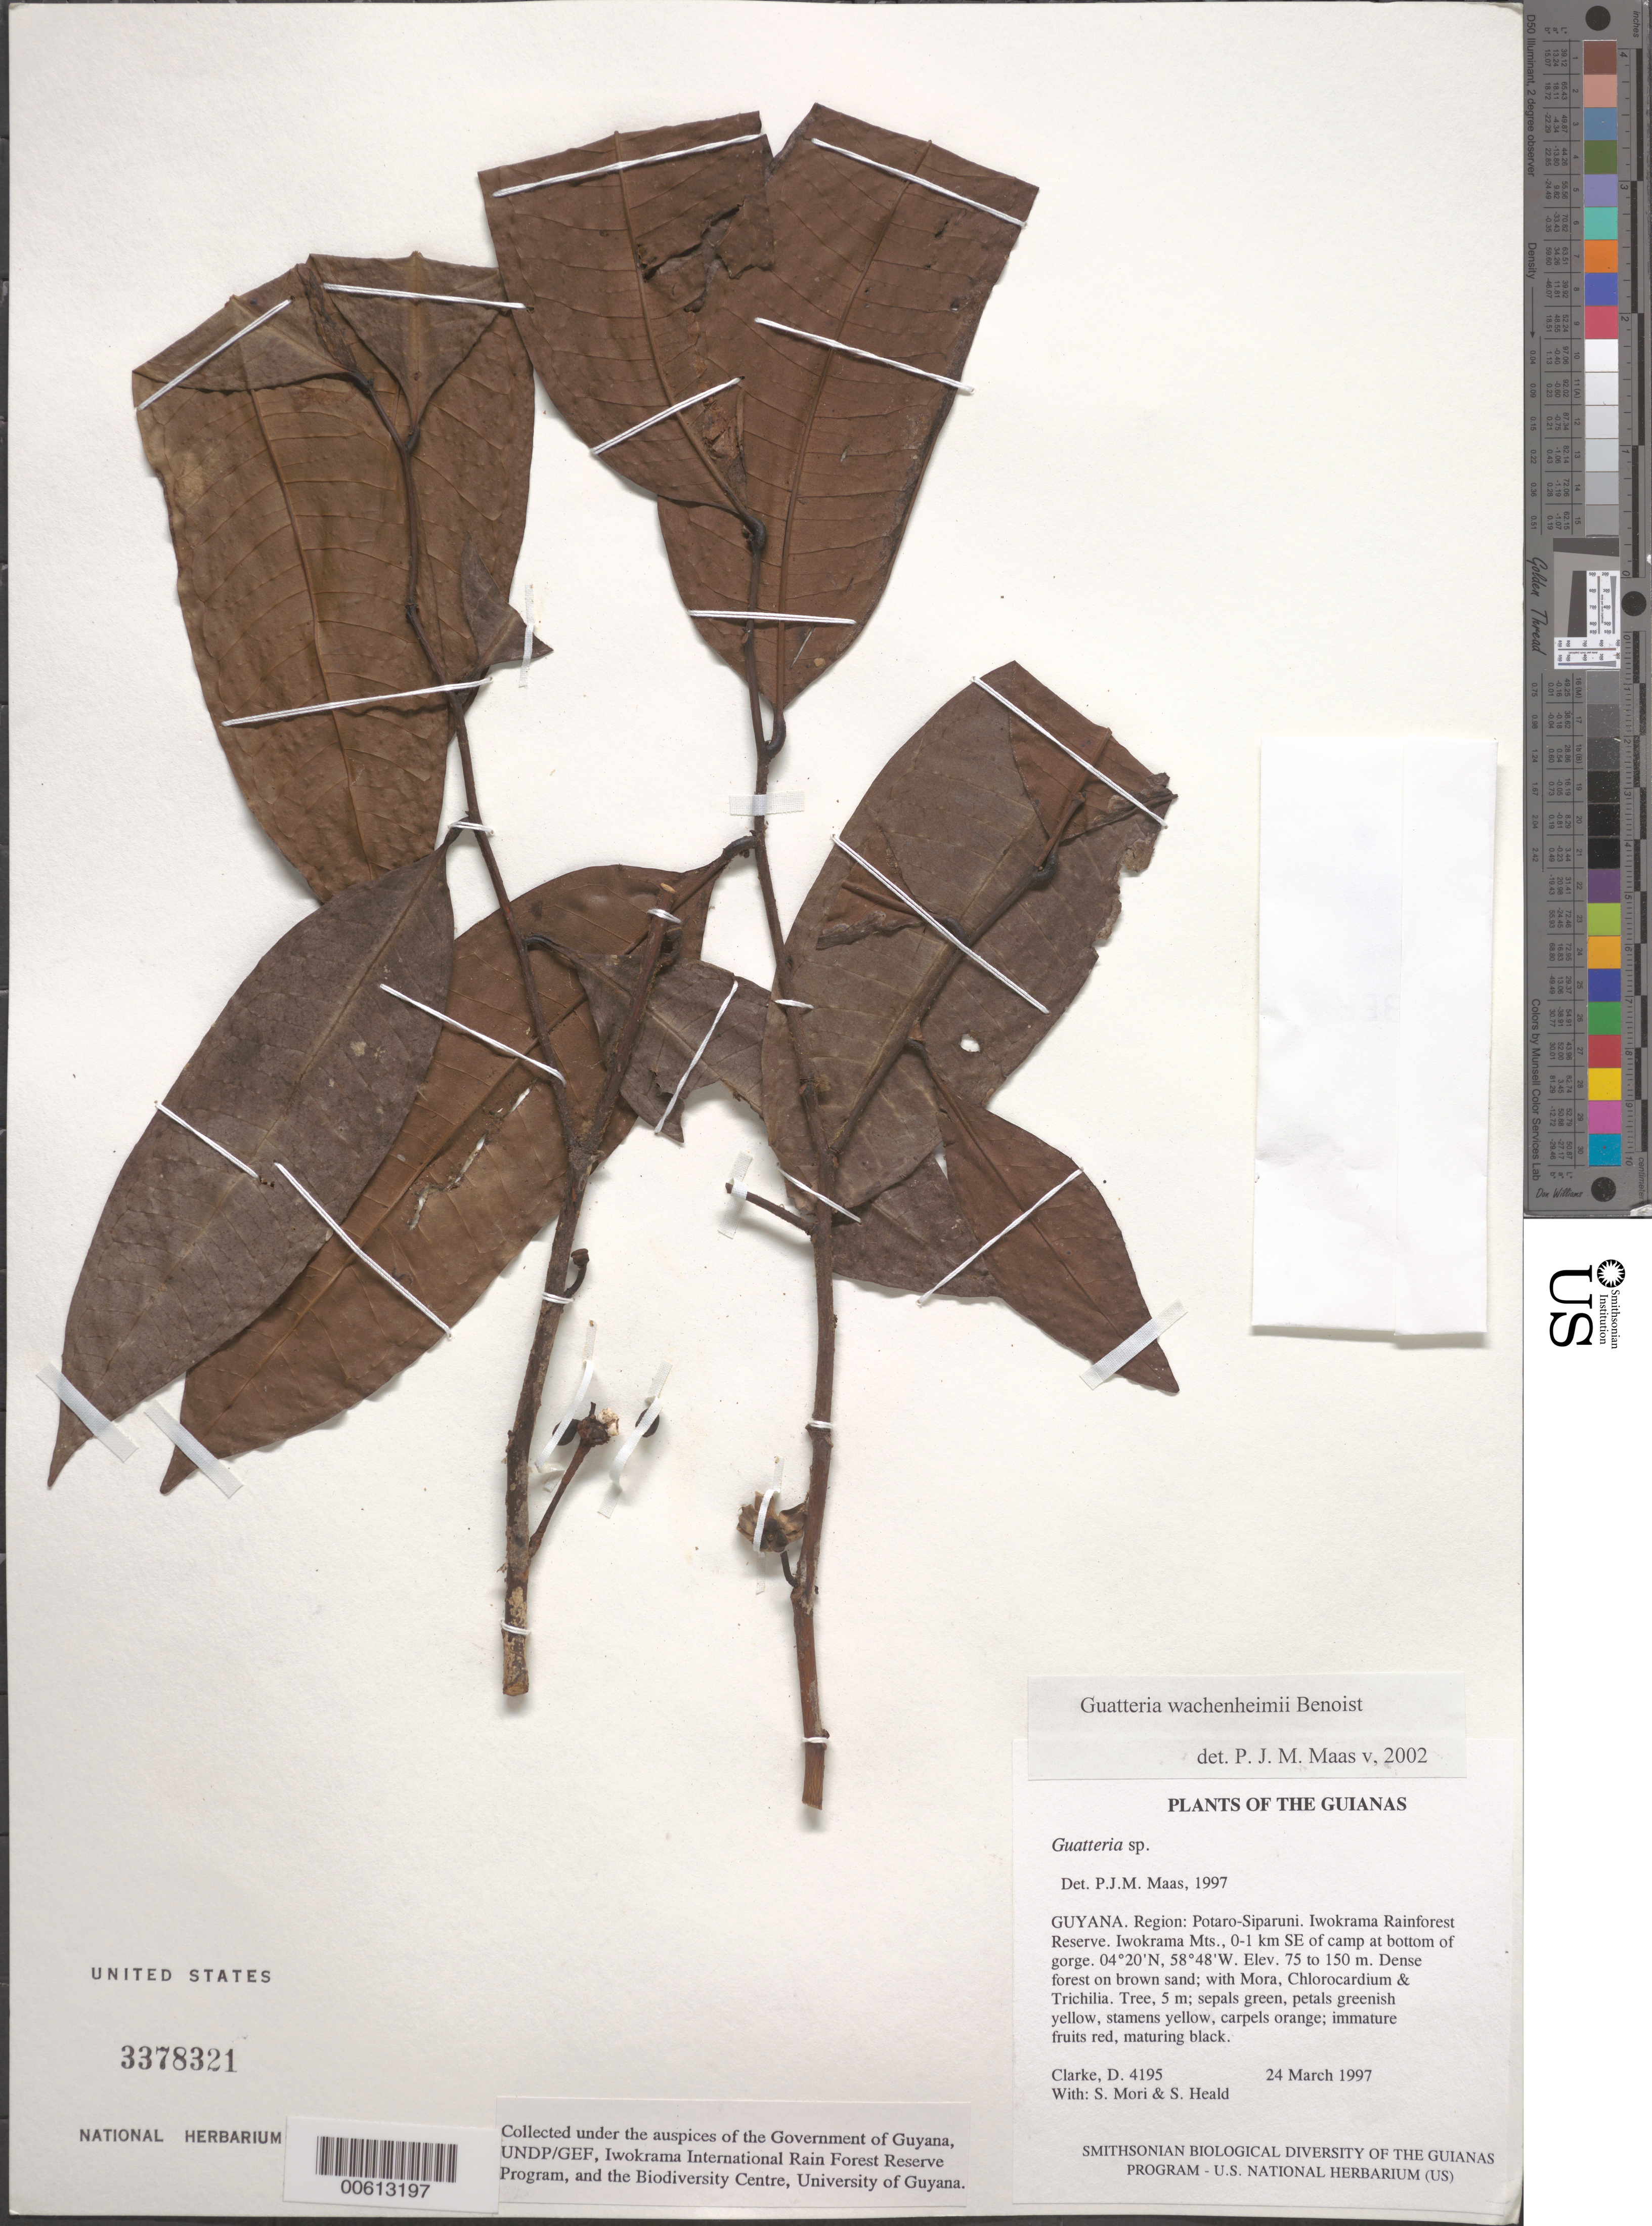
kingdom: Plantae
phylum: Tracheophyta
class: Magnoliopsida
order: Magnoliales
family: Annonaceae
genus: Guatteria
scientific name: Guatteria wachenheimii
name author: Benoist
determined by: Maas, Paul J. M.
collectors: H. D. Clarke, S. Mori & S. Heald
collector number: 4195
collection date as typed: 24 March 1997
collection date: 1997-03-24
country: Guyana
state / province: Potaro-Siparuni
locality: Iwokrama Rainforest Reserve. Iwokrama Mts., 0-1 km SE of camp at bottom of gorge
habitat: Dense forest on brown sand; with Mora, Chlorocardium & Trichilia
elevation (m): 75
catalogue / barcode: US 3378321